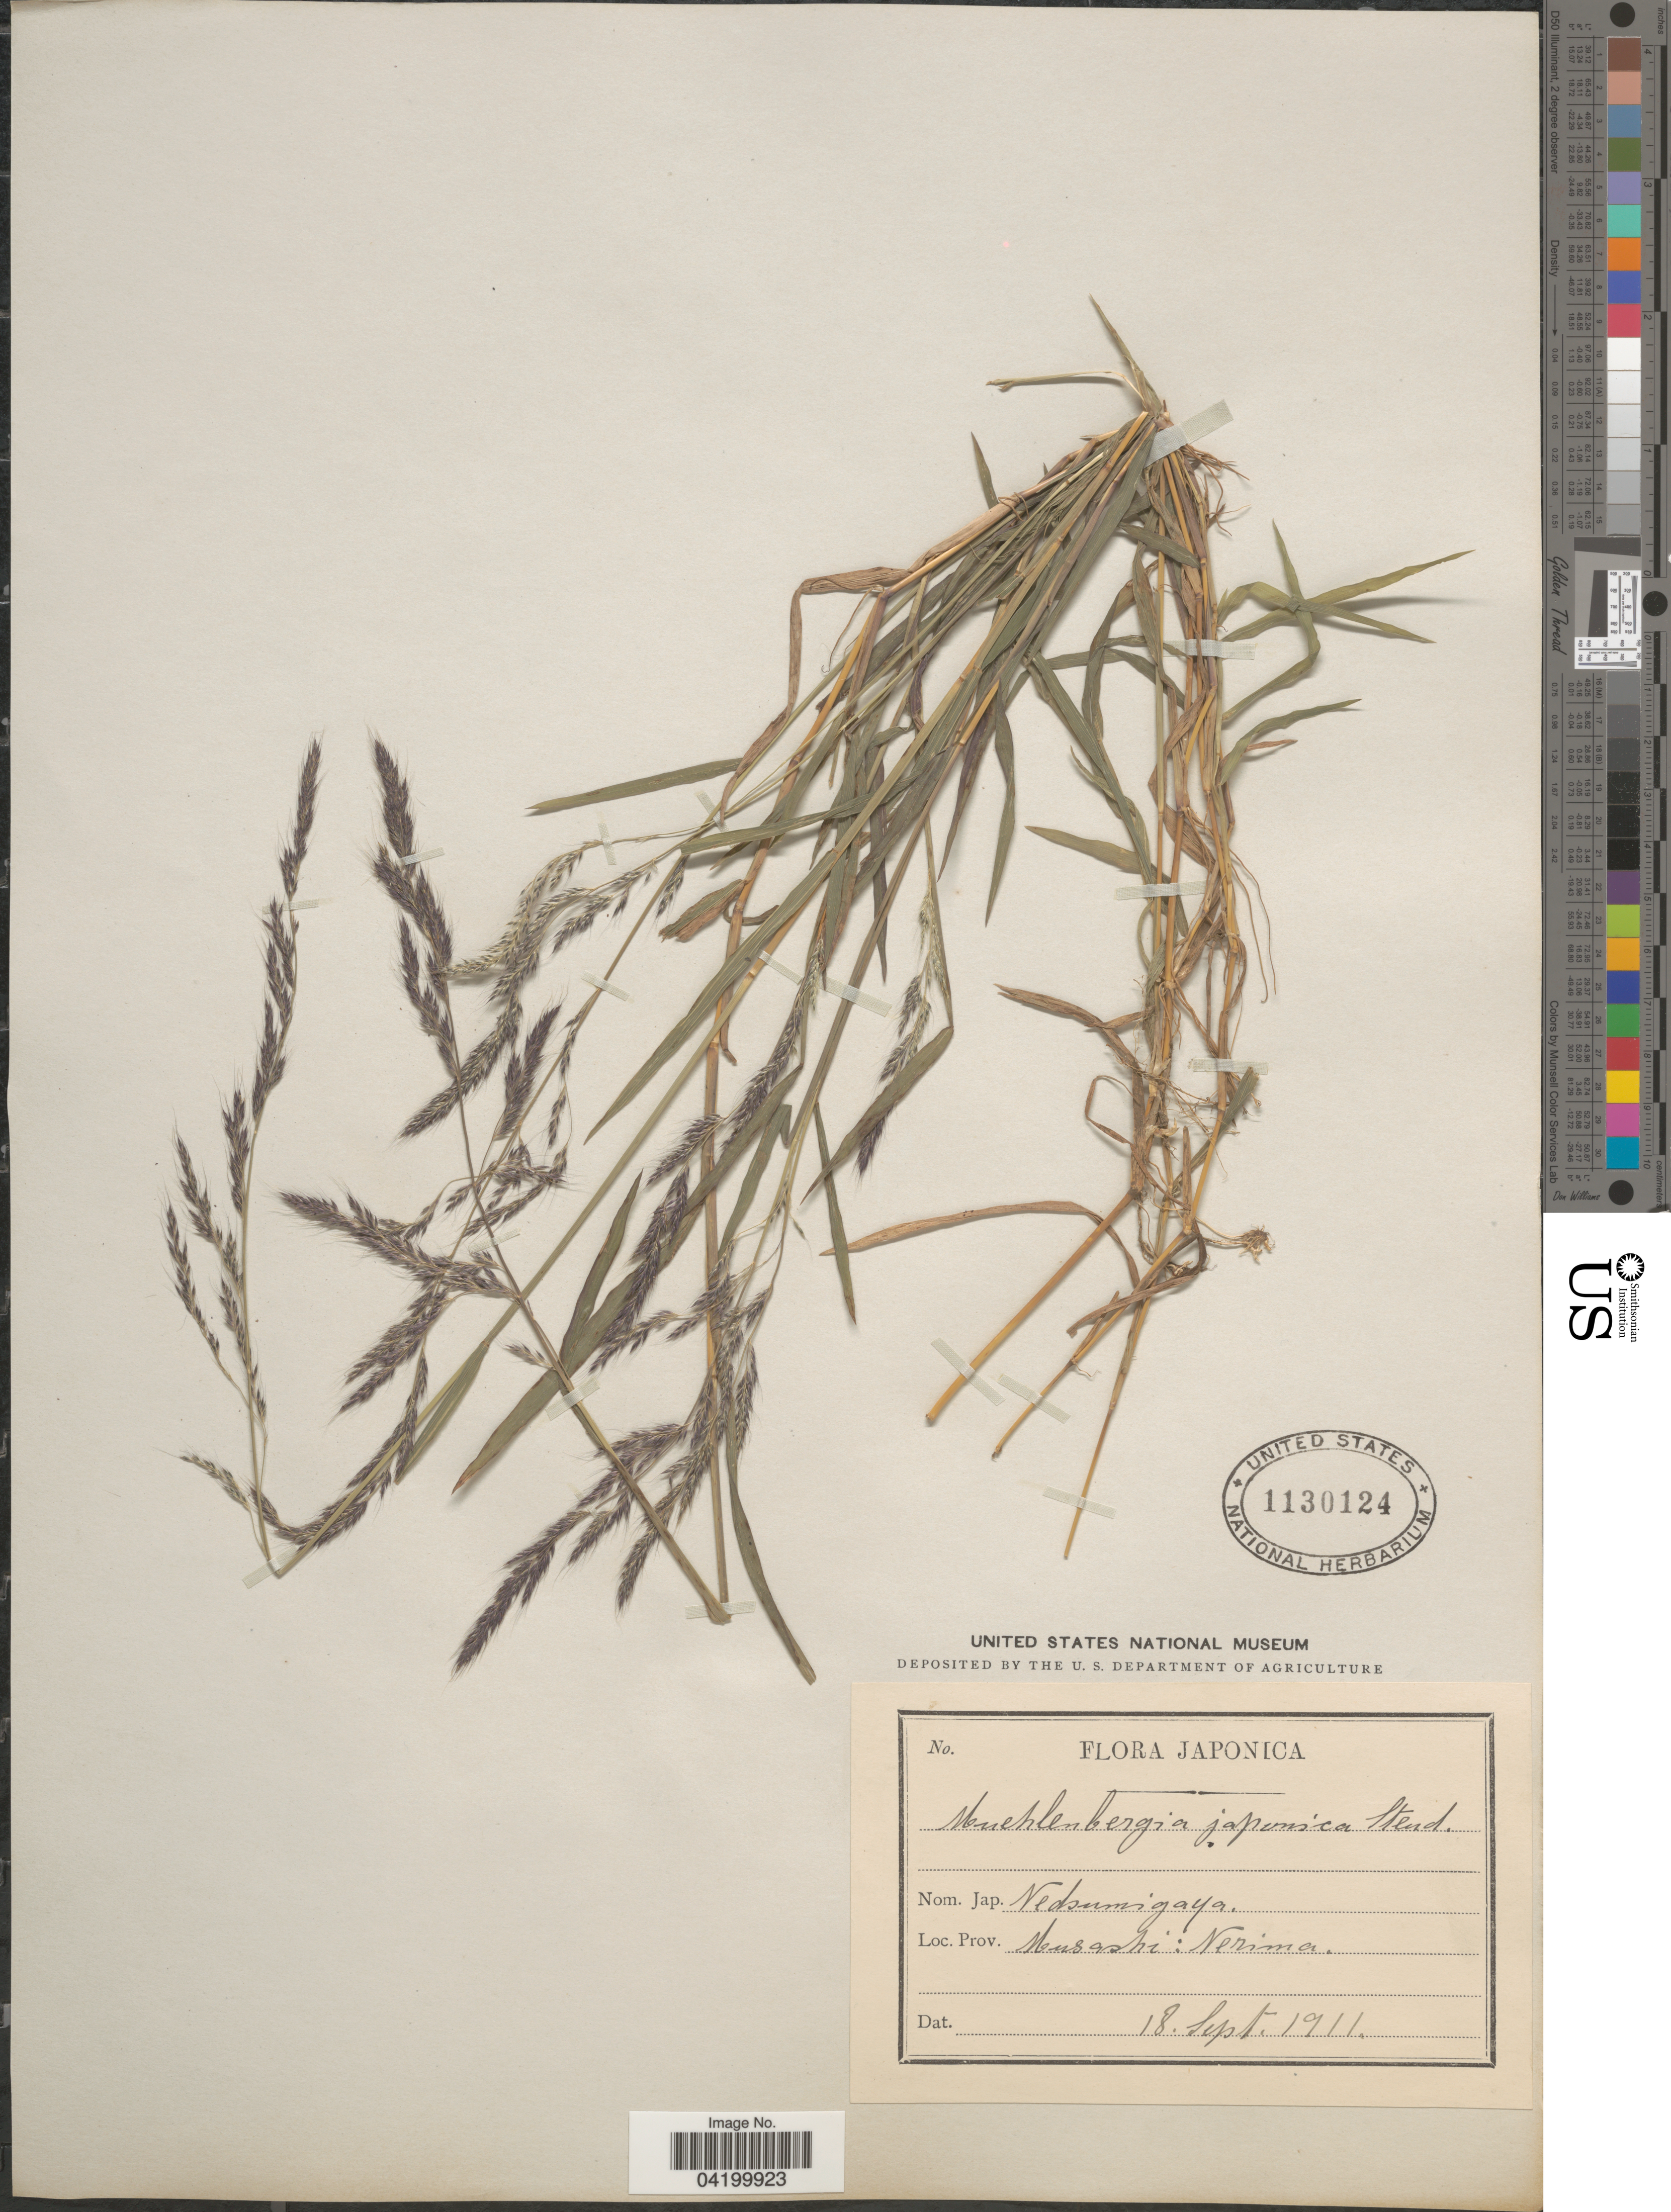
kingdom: Plantae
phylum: Tracheophyta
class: Liliopsida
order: Poales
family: Poaceae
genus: Muhlenbergia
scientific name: Muhlenbergia japonica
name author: Steud.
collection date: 1911-09-18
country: Japan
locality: Musashi: Nerima.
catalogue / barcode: US 1130124